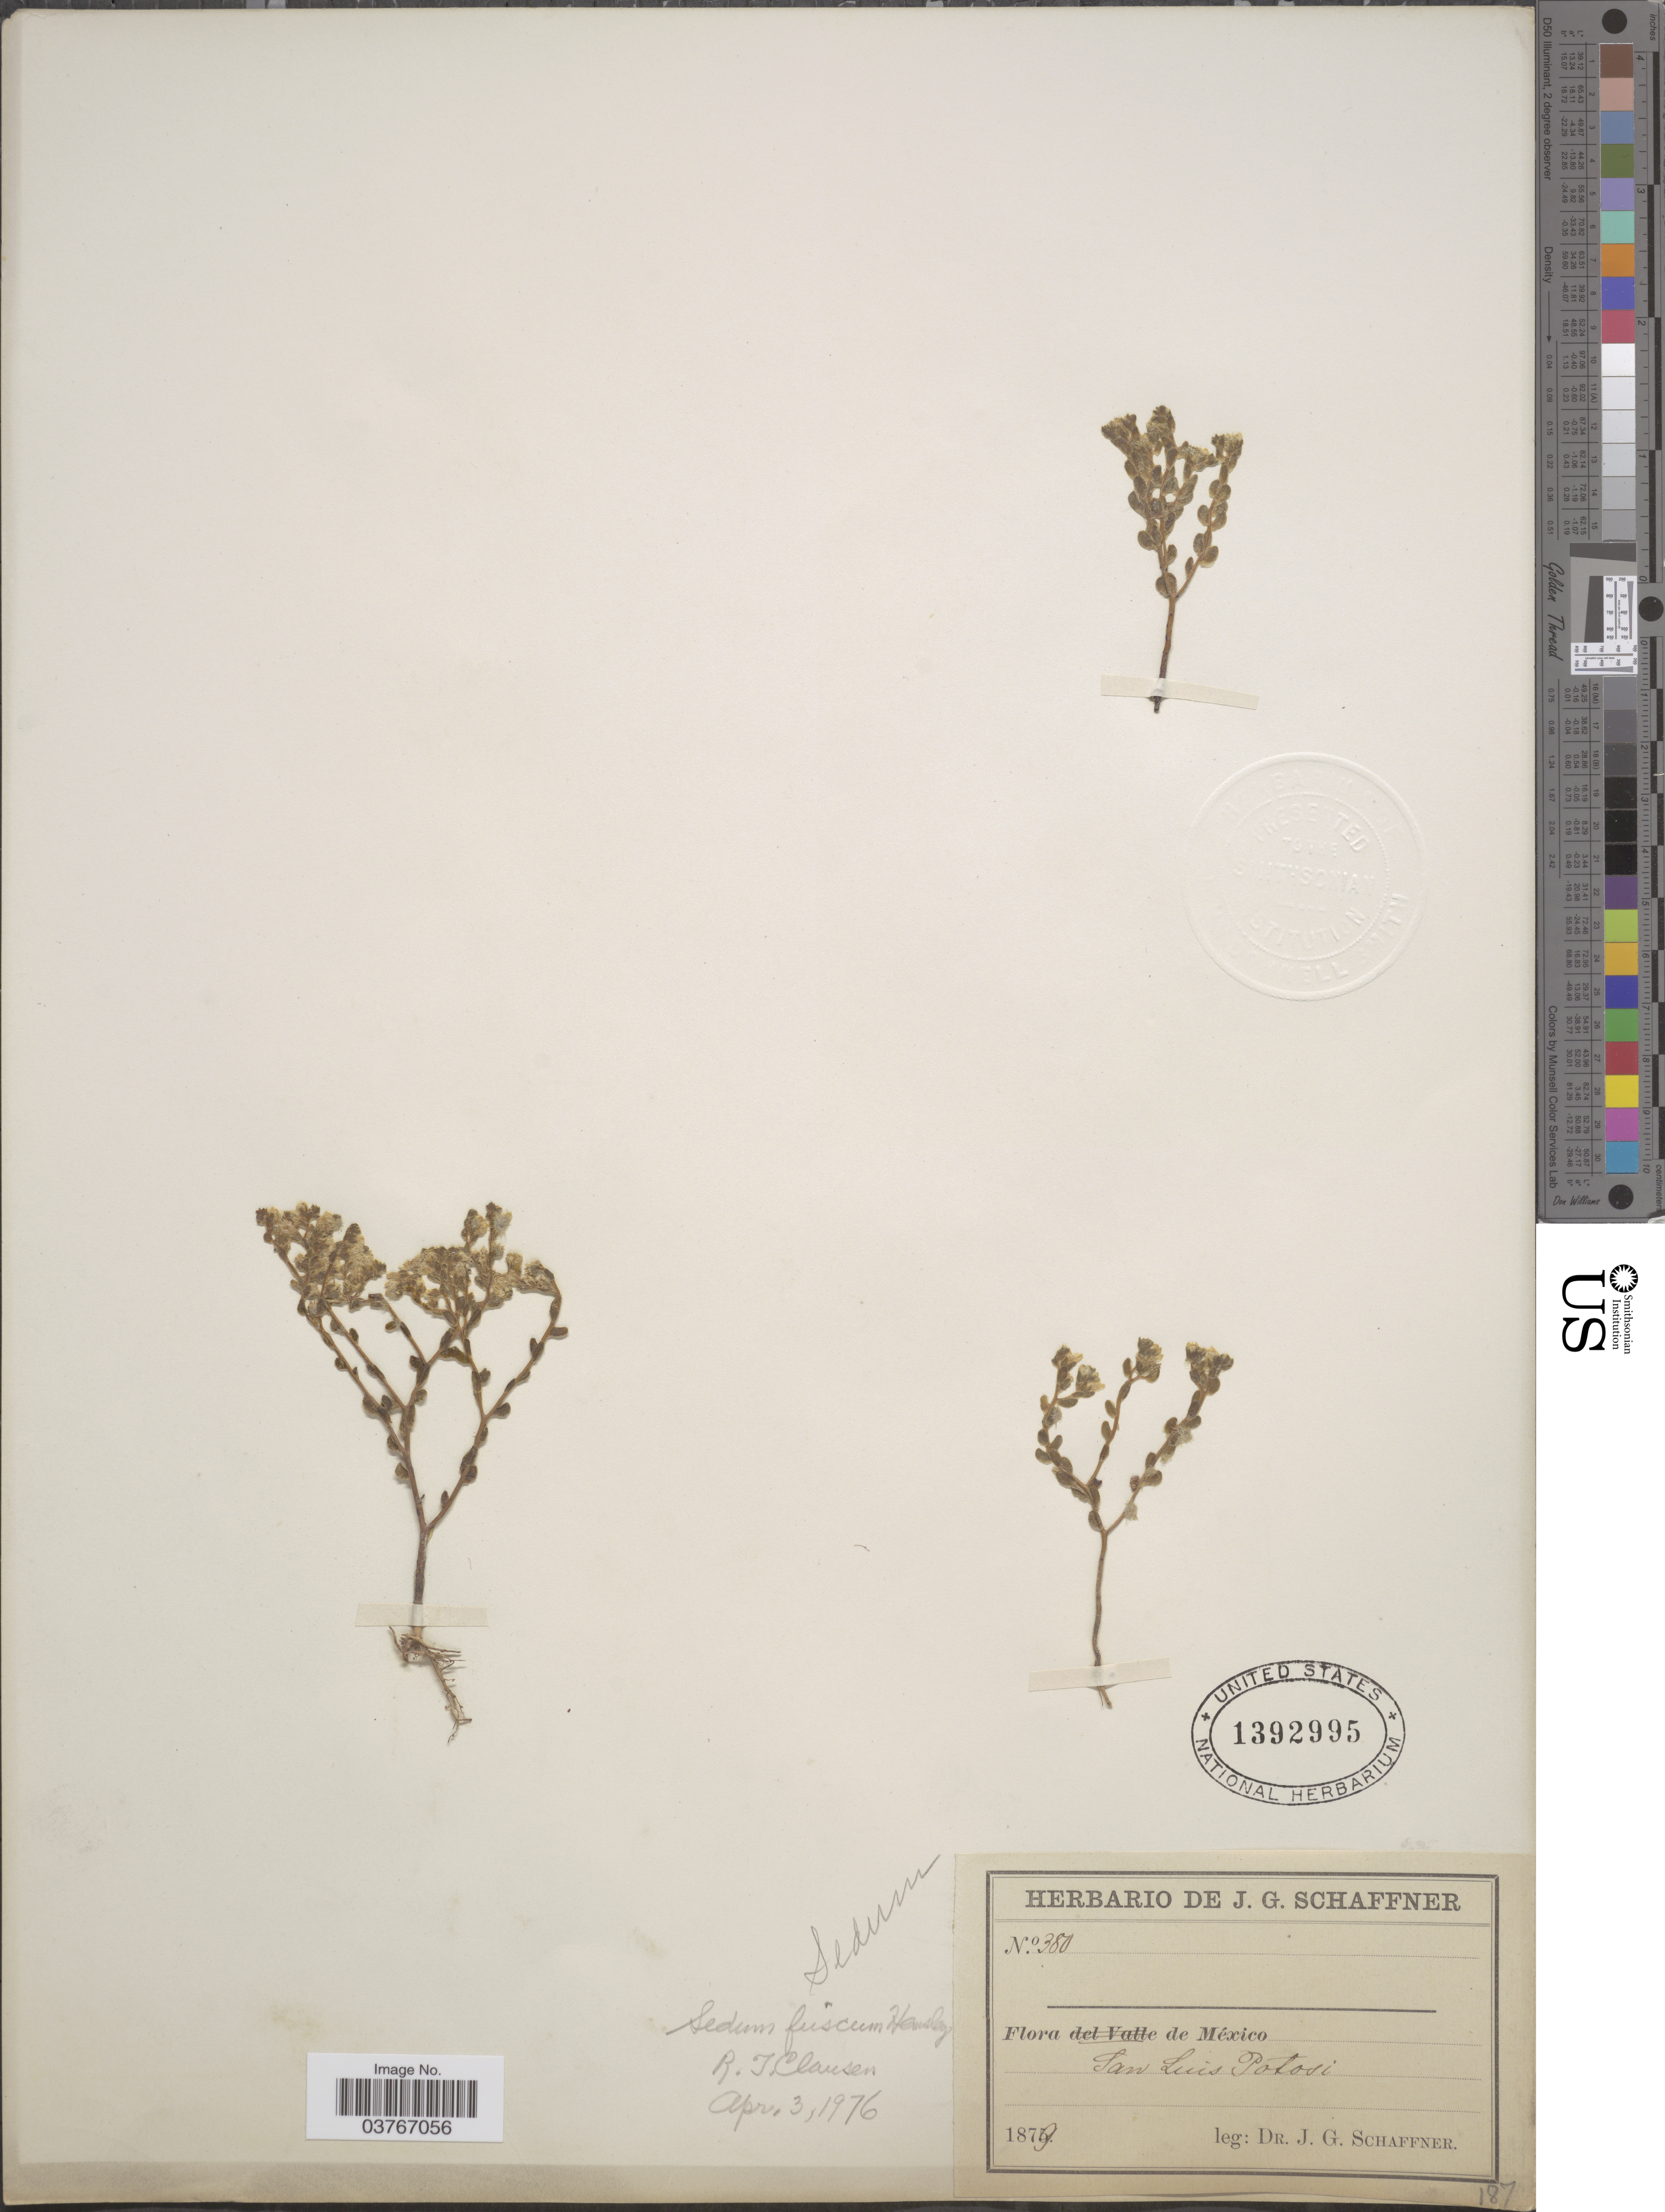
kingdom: Plantae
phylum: Tracheophyta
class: Magnoliopsida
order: Saxifragales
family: Crassulaceae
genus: Sedum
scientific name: Sedum fuscum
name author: Hemsl.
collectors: J. G. Schaffner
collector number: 380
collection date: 1879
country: Mexico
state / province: San Luis Potosí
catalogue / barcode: US 1392995